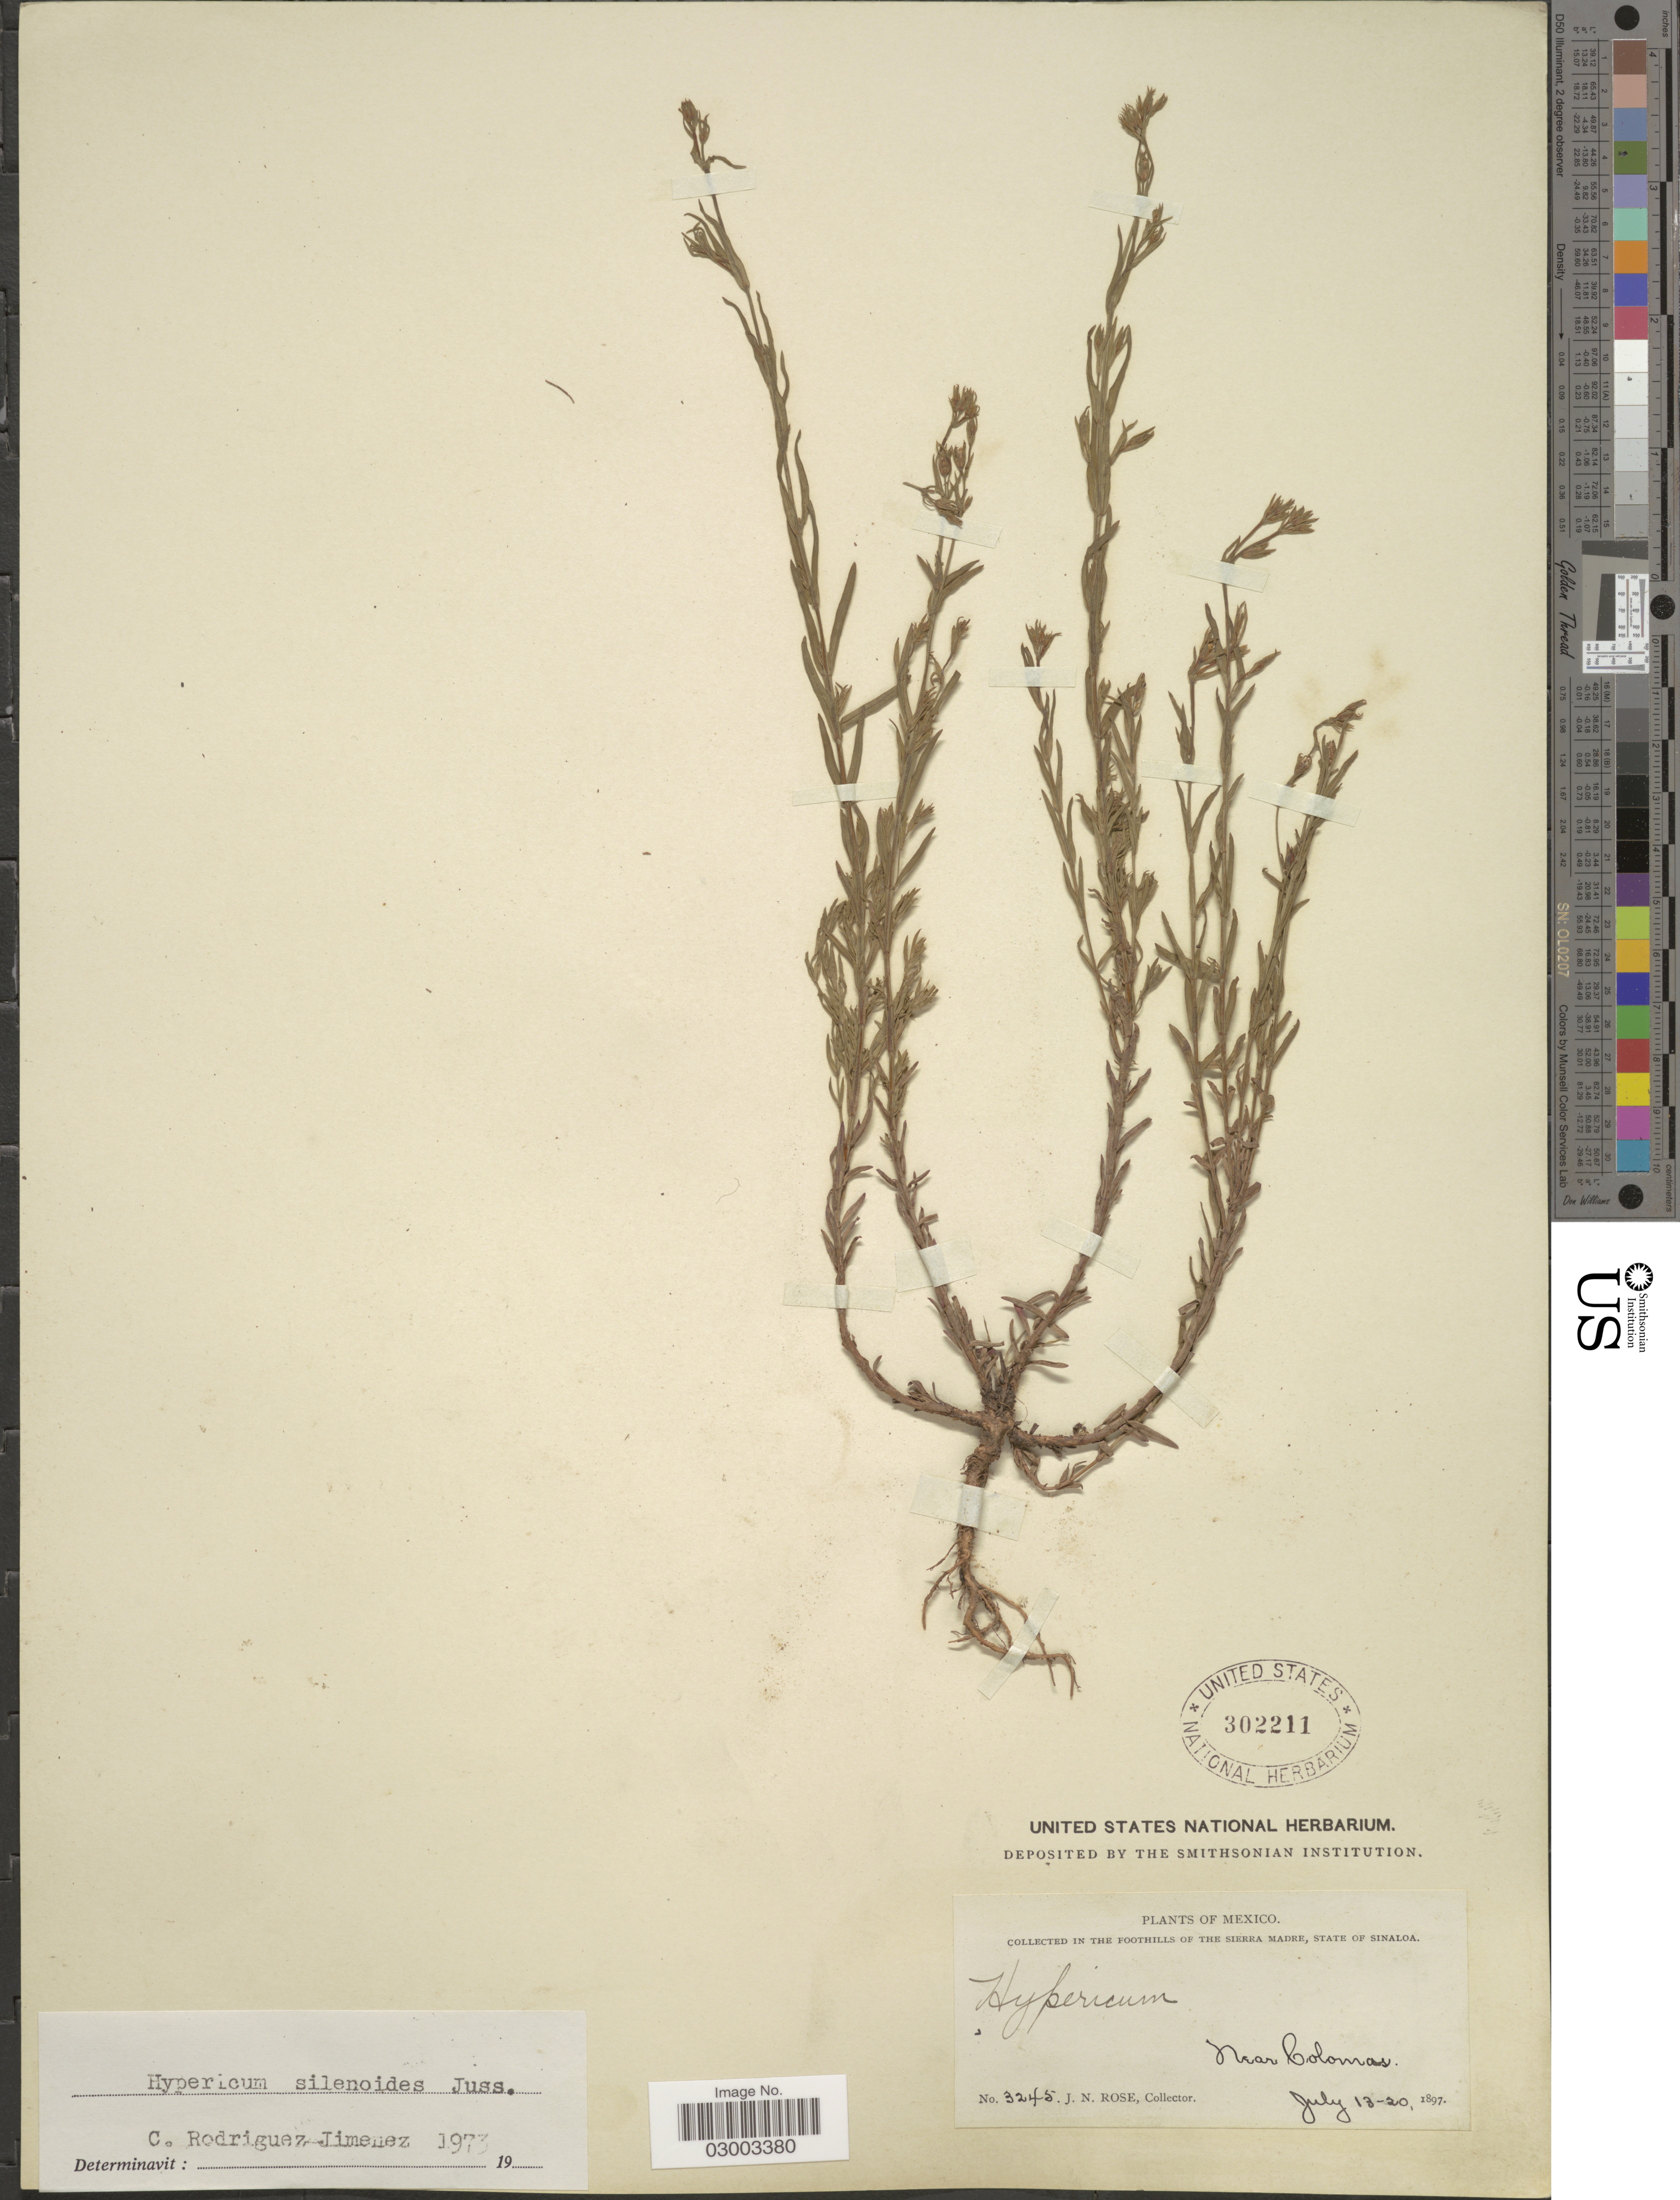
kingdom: Plantae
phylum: Tracheophyta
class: Magnoliopsida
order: Malpighiales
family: Hypericaceae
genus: Hypericum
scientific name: Hypericum silenoides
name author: Juss.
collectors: J. N. Rose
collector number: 3245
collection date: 1897-07-13/1897-07-20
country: Mexico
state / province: Sinaloa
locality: In the Foothills of the Sierra Madre, State of Sinaloa. Near Colomas.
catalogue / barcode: US 302211